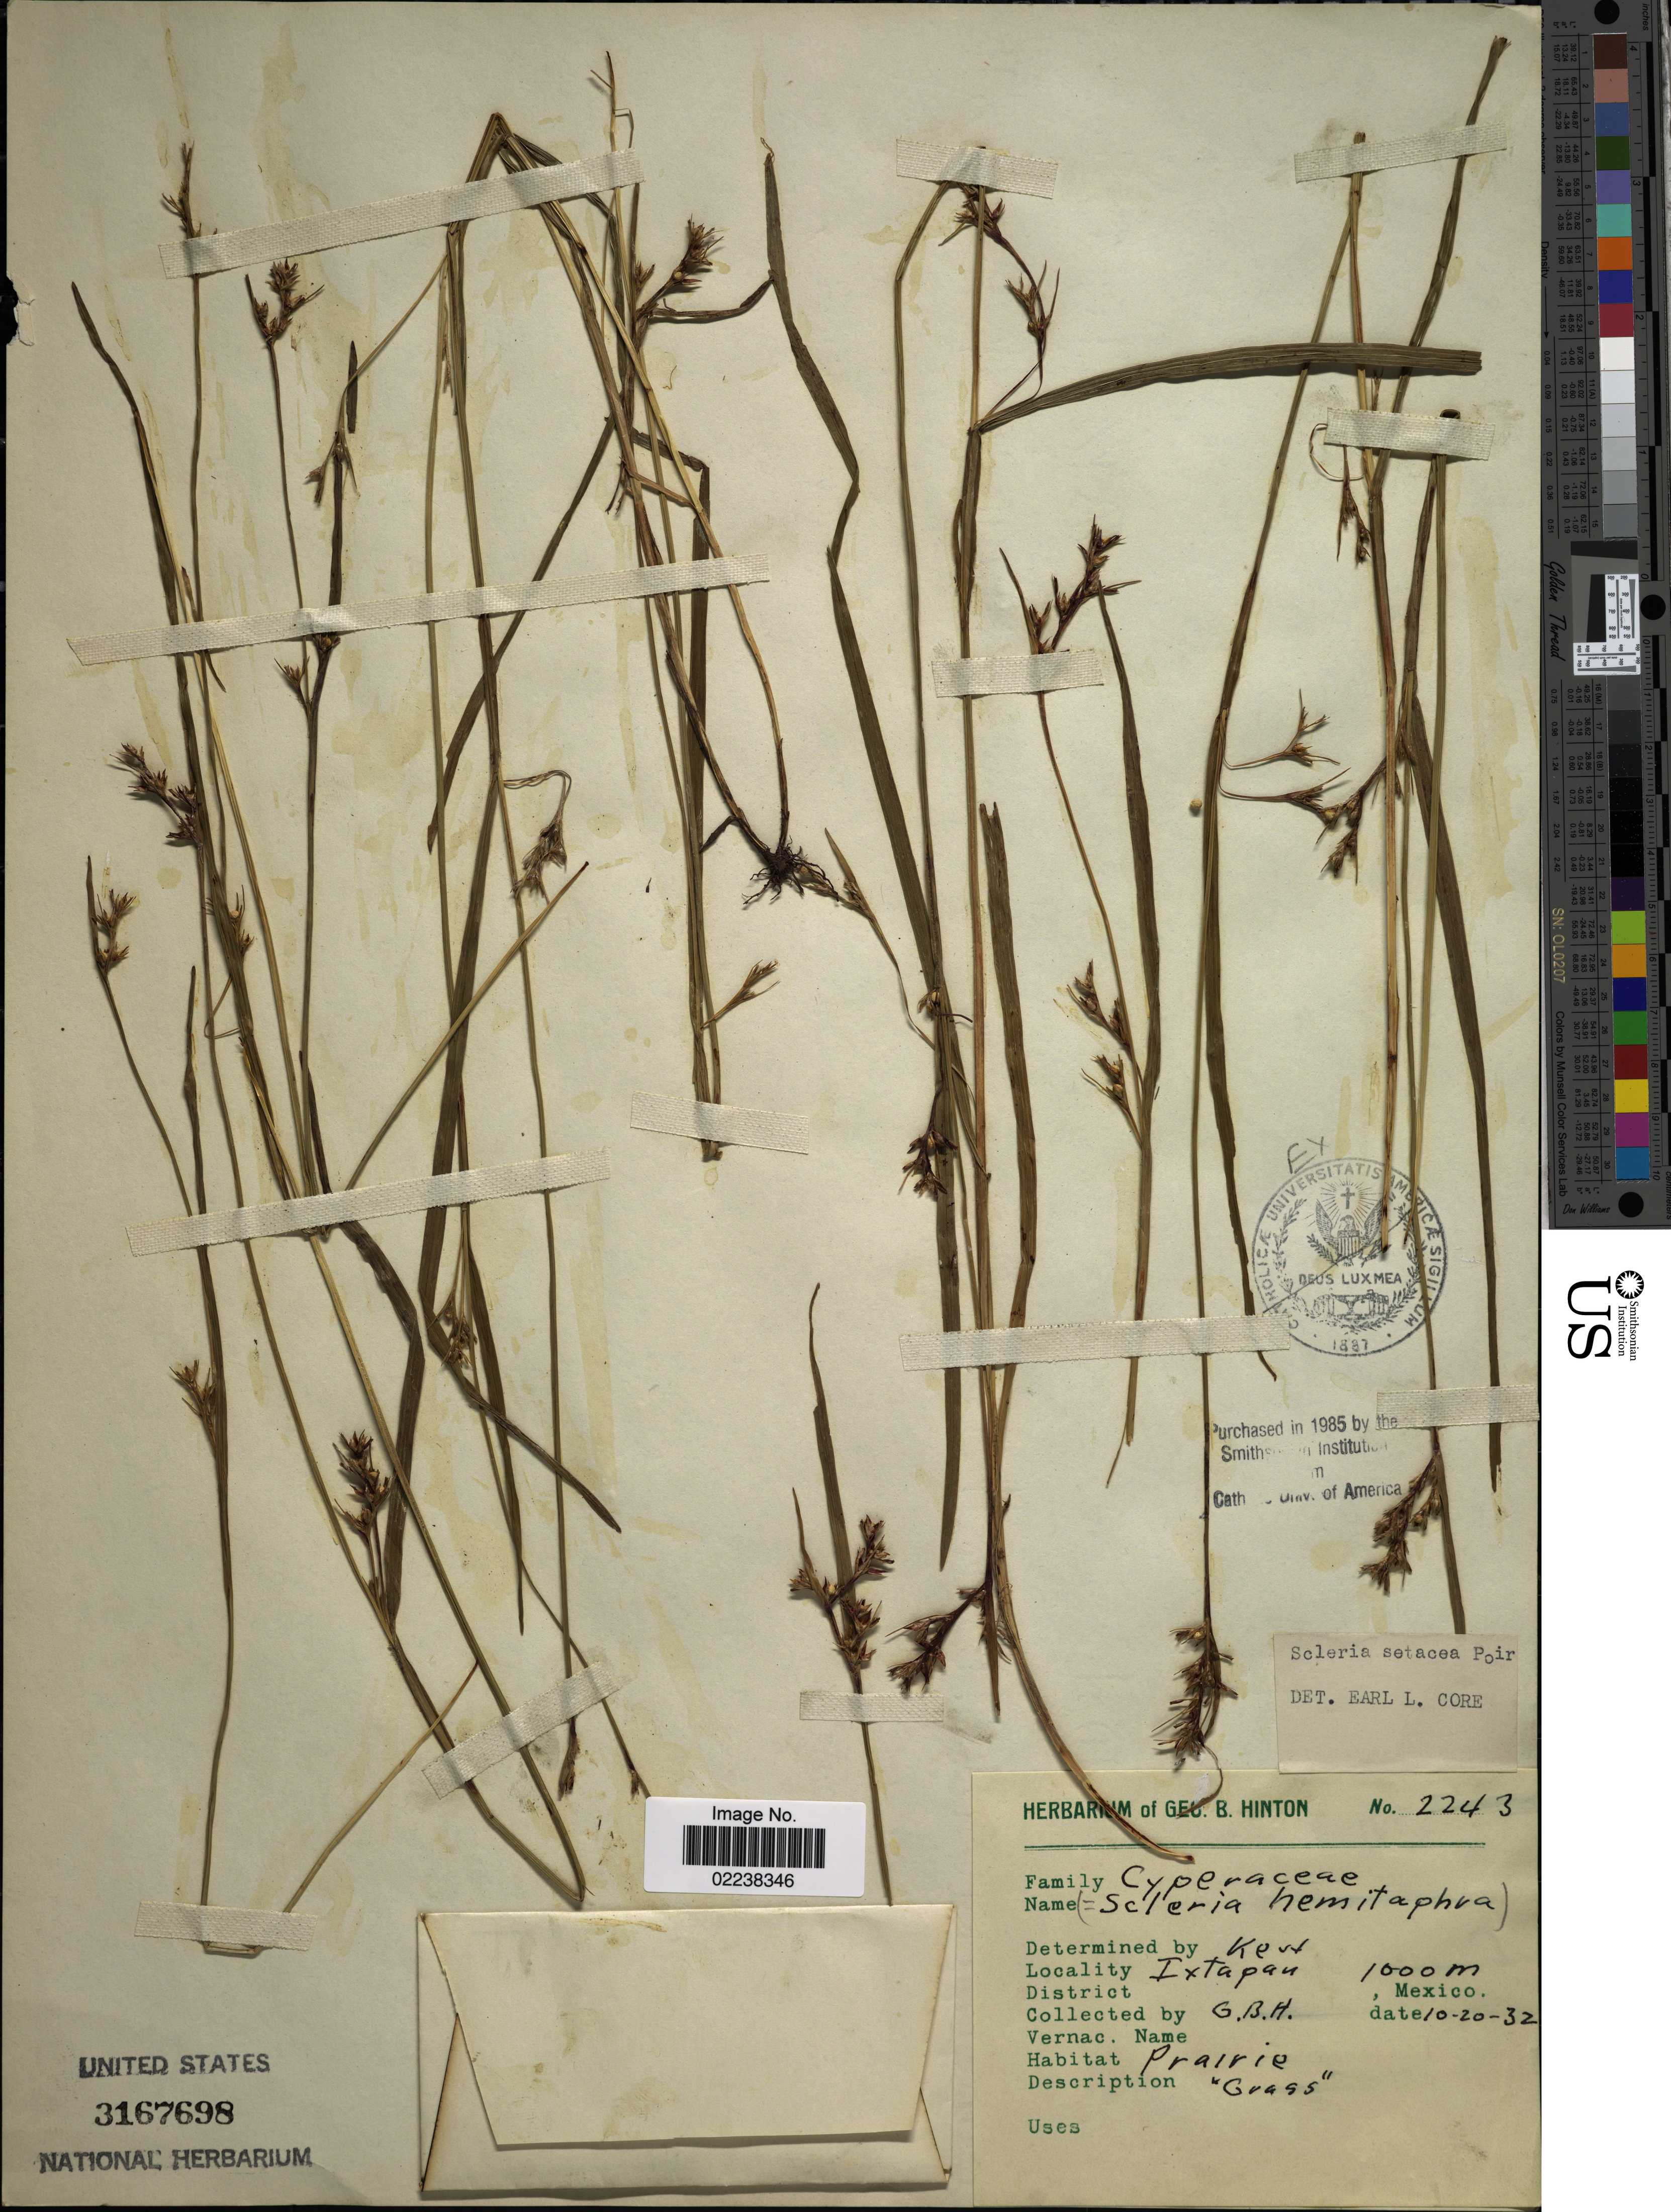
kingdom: Plantae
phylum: Tracheophyta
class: Liliopsida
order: Poales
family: Cyperaceae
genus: Scleria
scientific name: Scleria muehlenbergii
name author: Steud.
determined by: Strong, Mark T., (BOT), Smithsonian Institution - National Museum of Natural History (UNITED STATES)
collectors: G. B. Hinton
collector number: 2243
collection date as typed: Transcribed d/m/y: 20/10/32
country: Mexico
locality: Ixtapan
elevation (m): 1000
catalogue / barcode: US 3167698